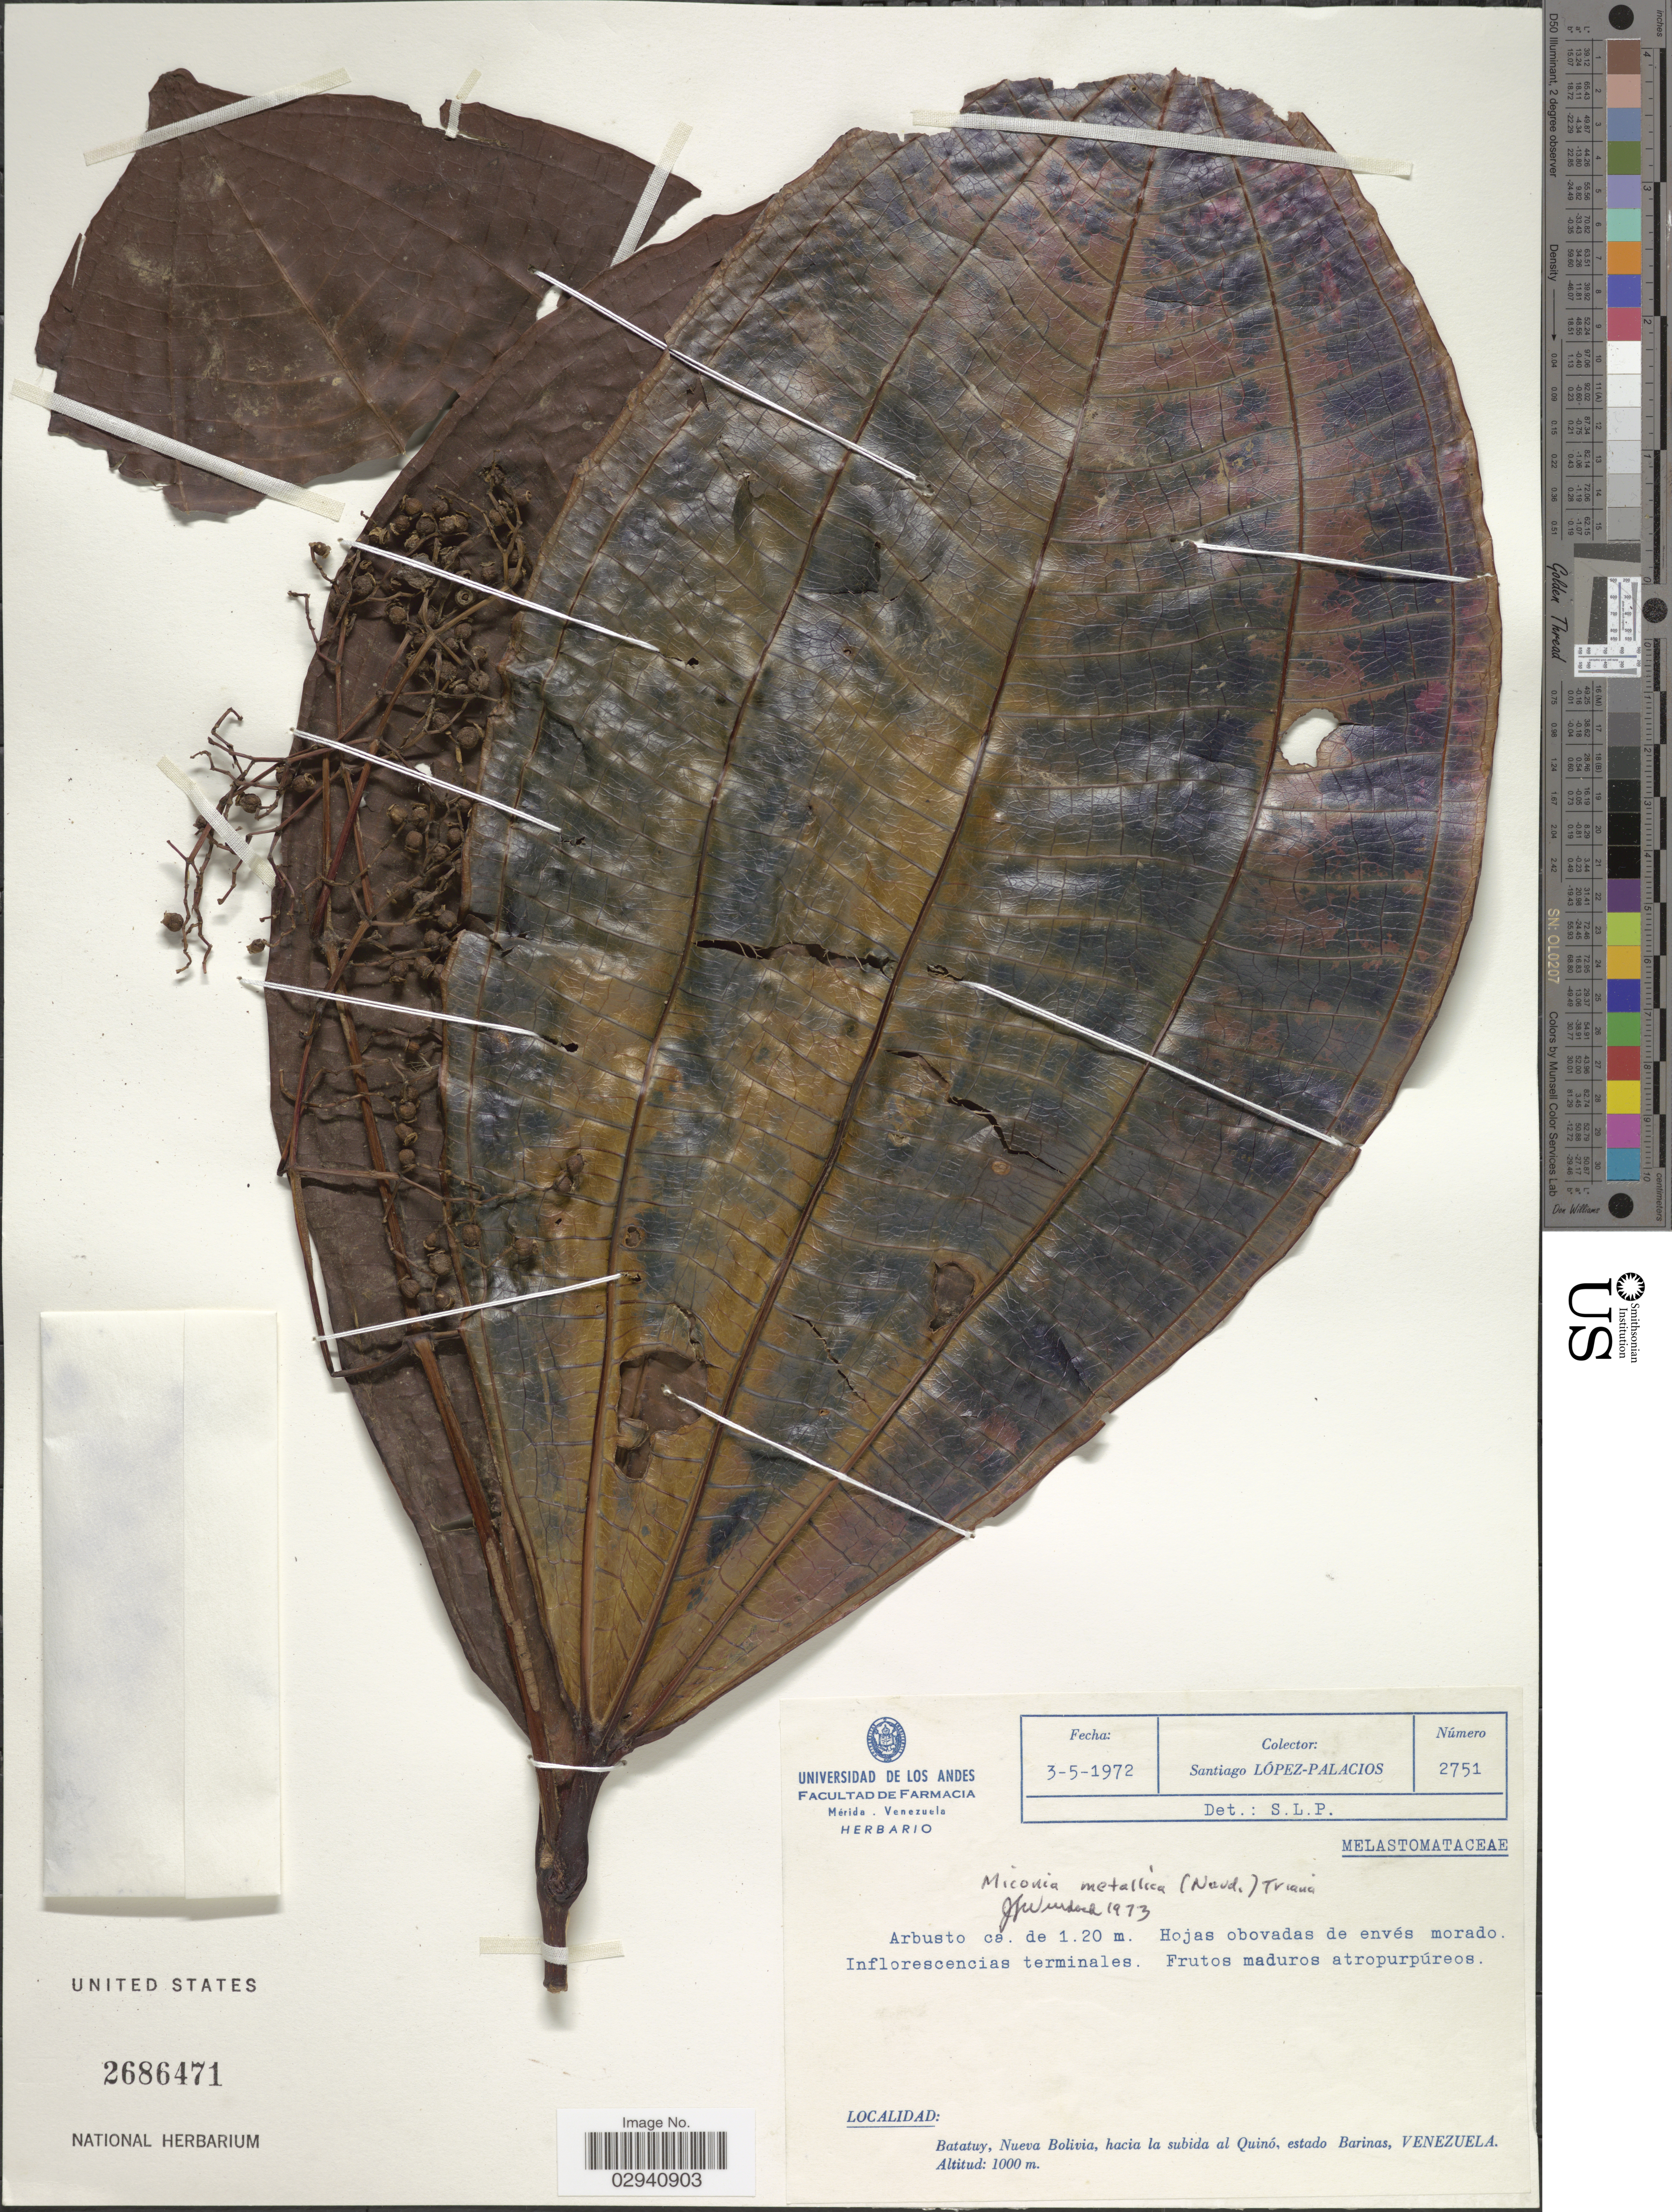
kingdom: Plantae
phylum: Tracheophyta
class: Magnoliopsida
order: Myrtales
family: Melastomataceae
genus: Miconia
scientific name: Miconia metallica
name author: (Naudin) Triana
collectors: S. López-Palacios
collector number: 2751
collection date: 1972-05-03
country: Venezuela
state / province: Barinas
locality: Batatuy, Nueva Bolivia, hacia la subida al Quinó.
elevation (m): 1000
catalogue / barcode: US 2686471